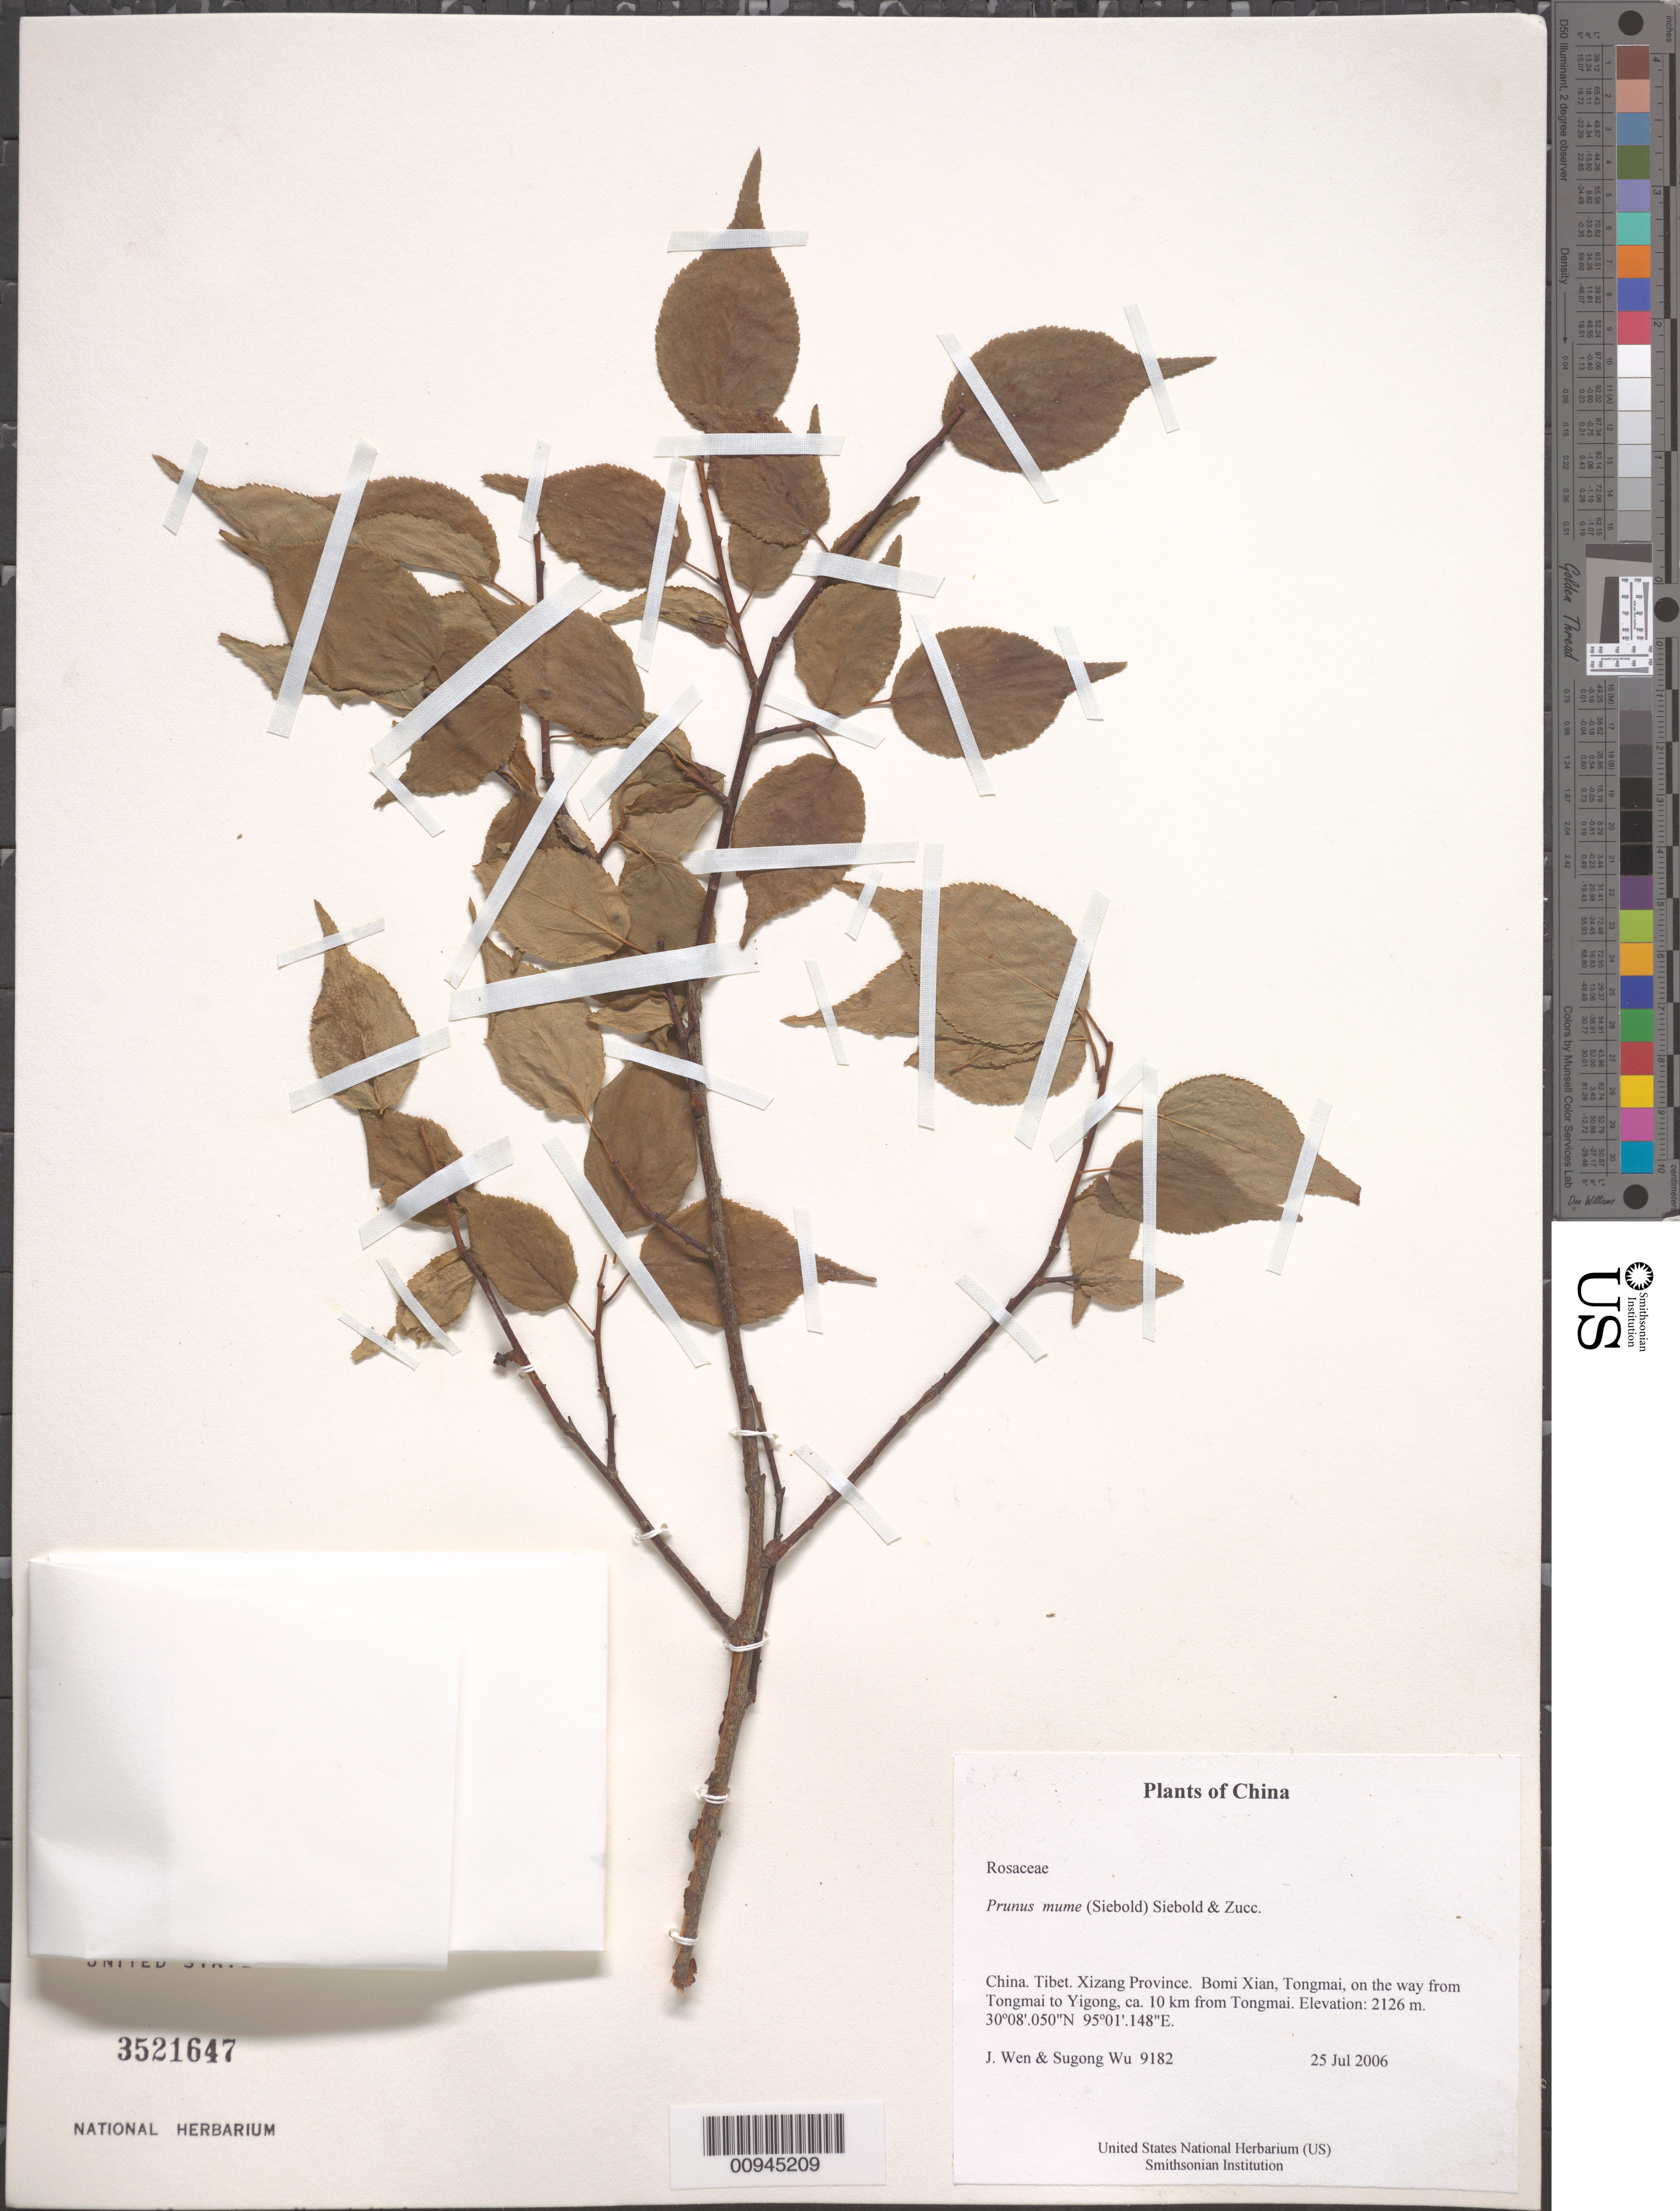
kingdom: Plantae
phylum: Tracheophyta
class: Magnoliopsida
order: Rosales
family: Rosaceae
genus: Prunus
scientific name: Prunus mume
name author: (Siebold) Siebold & Zucc.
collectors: J. Wen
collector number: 9182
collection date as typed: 25 Jul 2006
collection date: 2006-07-25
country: China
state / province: Xizang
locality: Xizang Province. Bomi Xian, Tongmai, on the way from Tongmai to Yigong, ca. 10 km from Tongmai.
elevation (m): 2126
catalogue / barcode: US 3521647